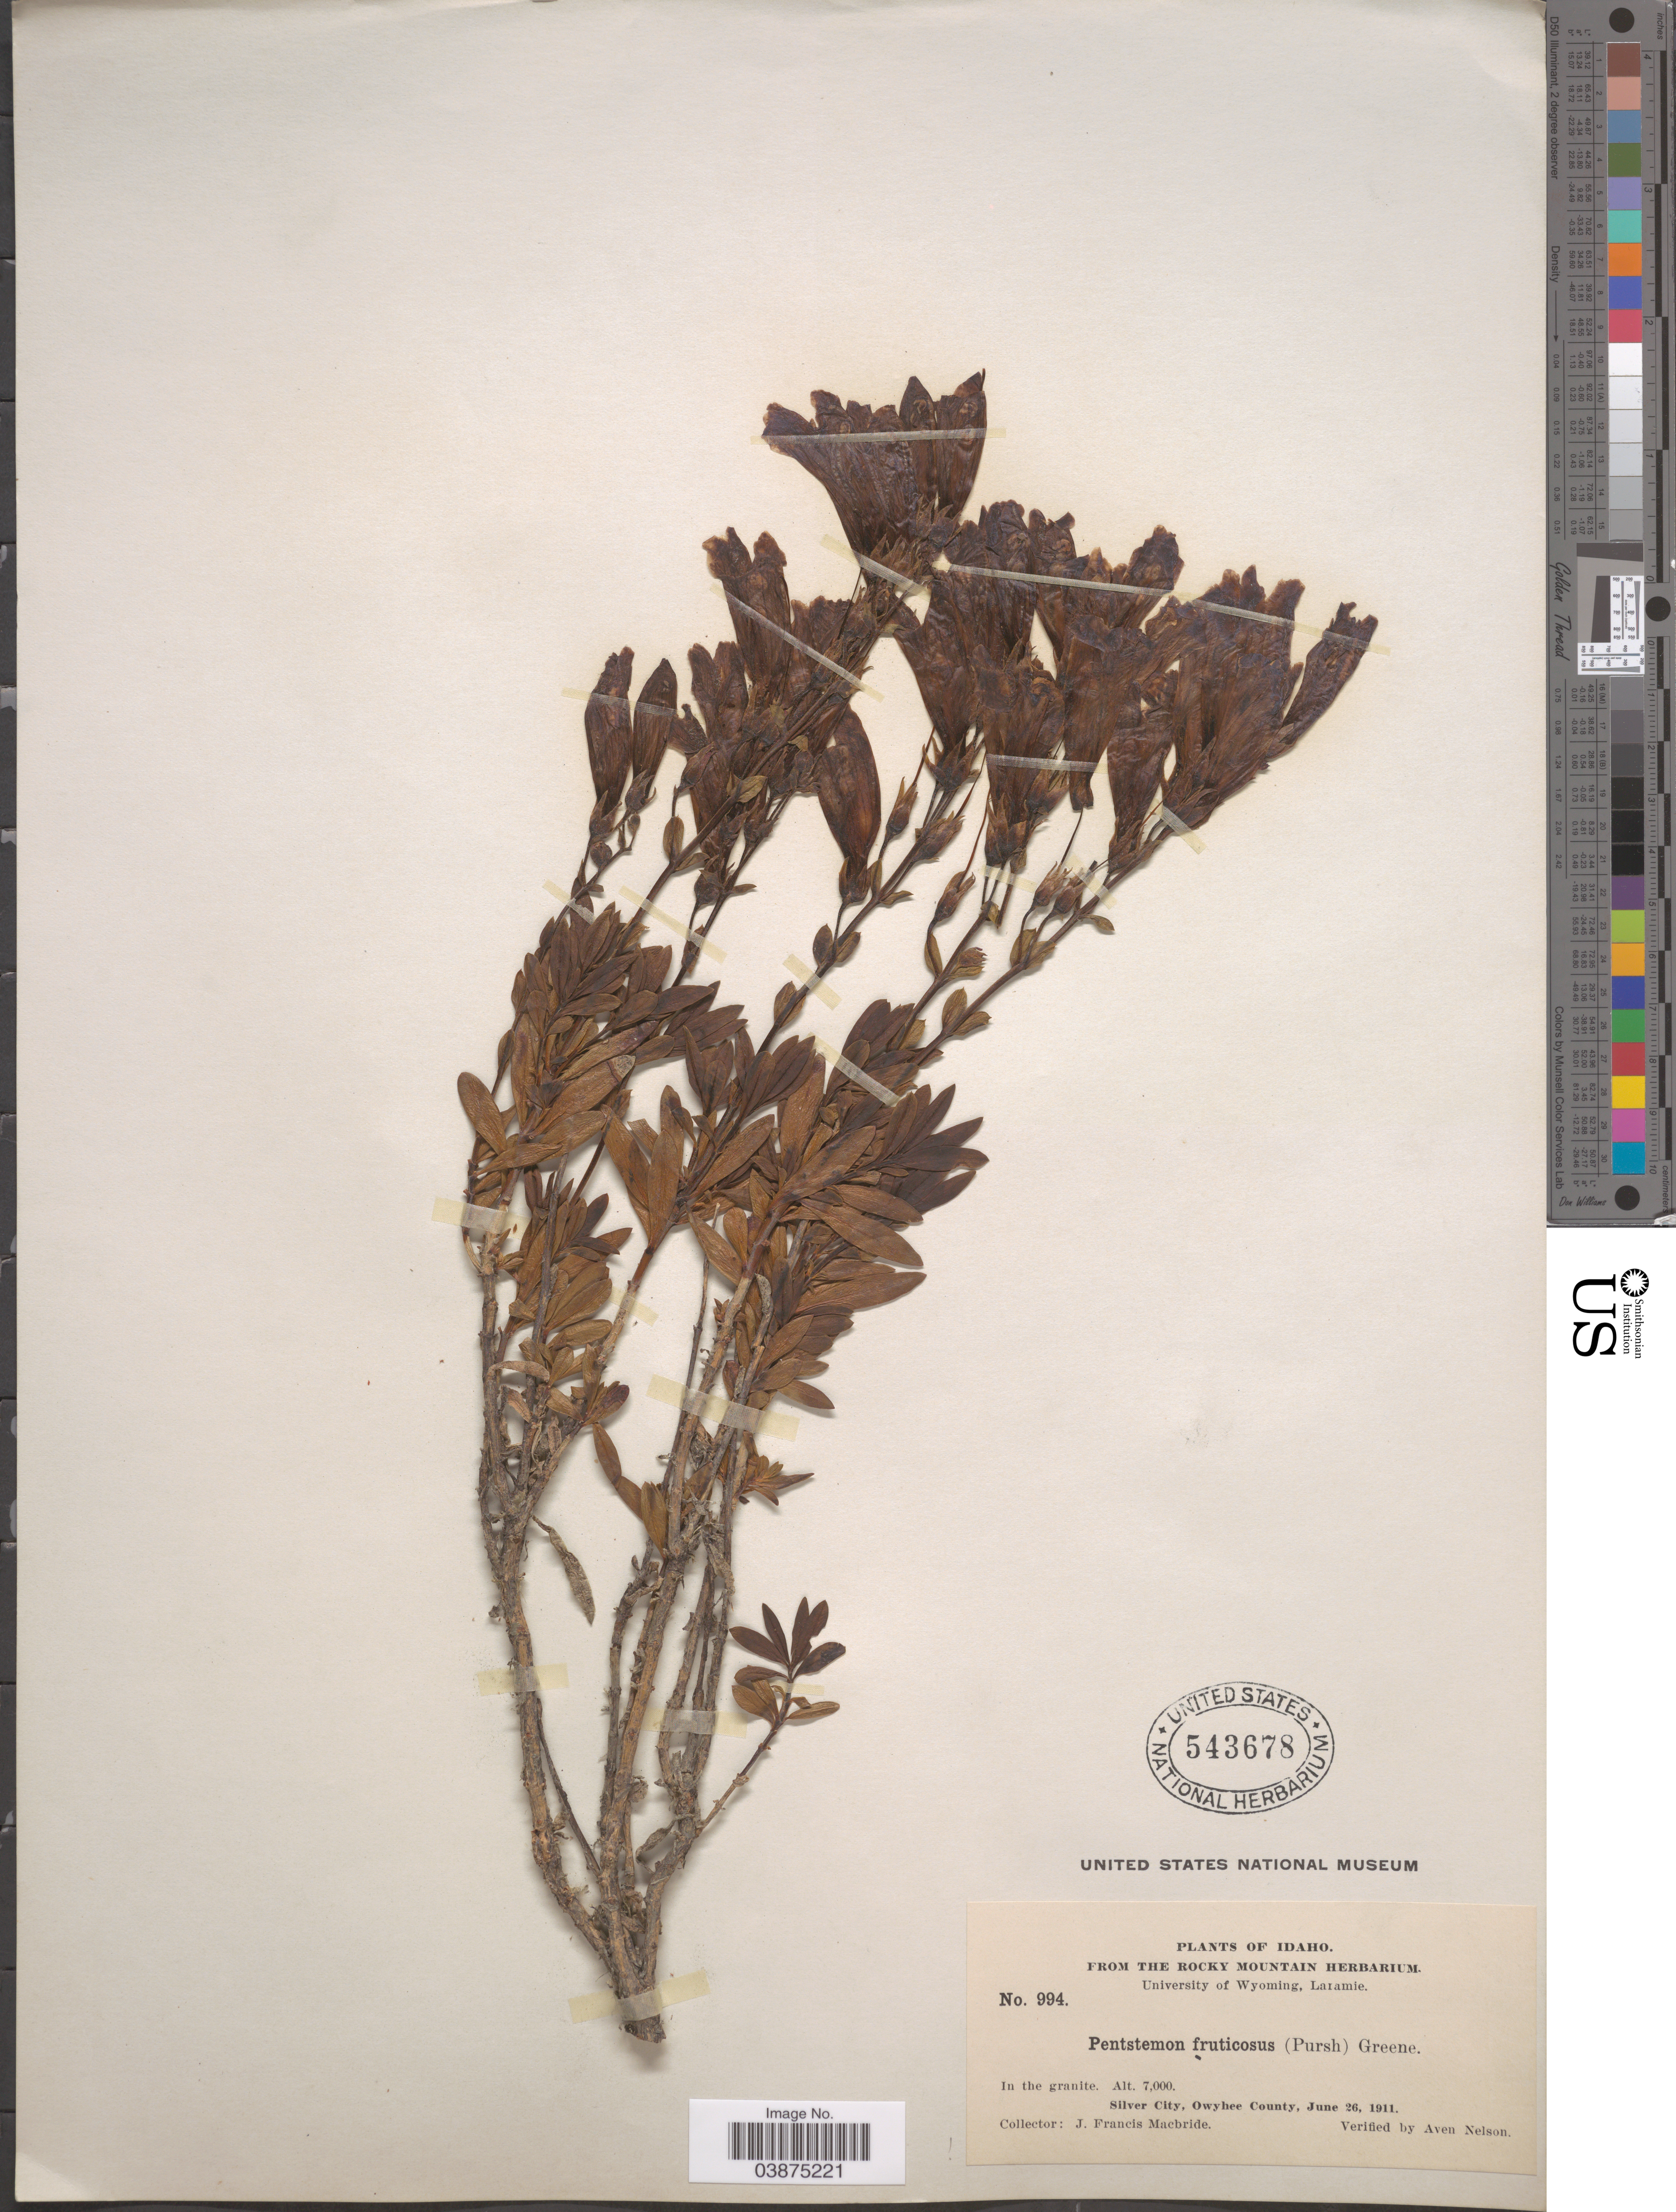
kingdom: Plantae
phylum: Tracheophyta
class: Magnoliopsida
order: Lamiales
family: Plantaginaceae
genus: Penstemon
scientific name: Penstemon fruticosus var. fruticosus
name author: (Pursh) Greene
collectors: J. F. Macbride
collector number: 994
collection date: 1911-06-26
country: United States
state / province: Idaho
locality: Silver City, Owyhee County.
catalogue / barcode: US 543678